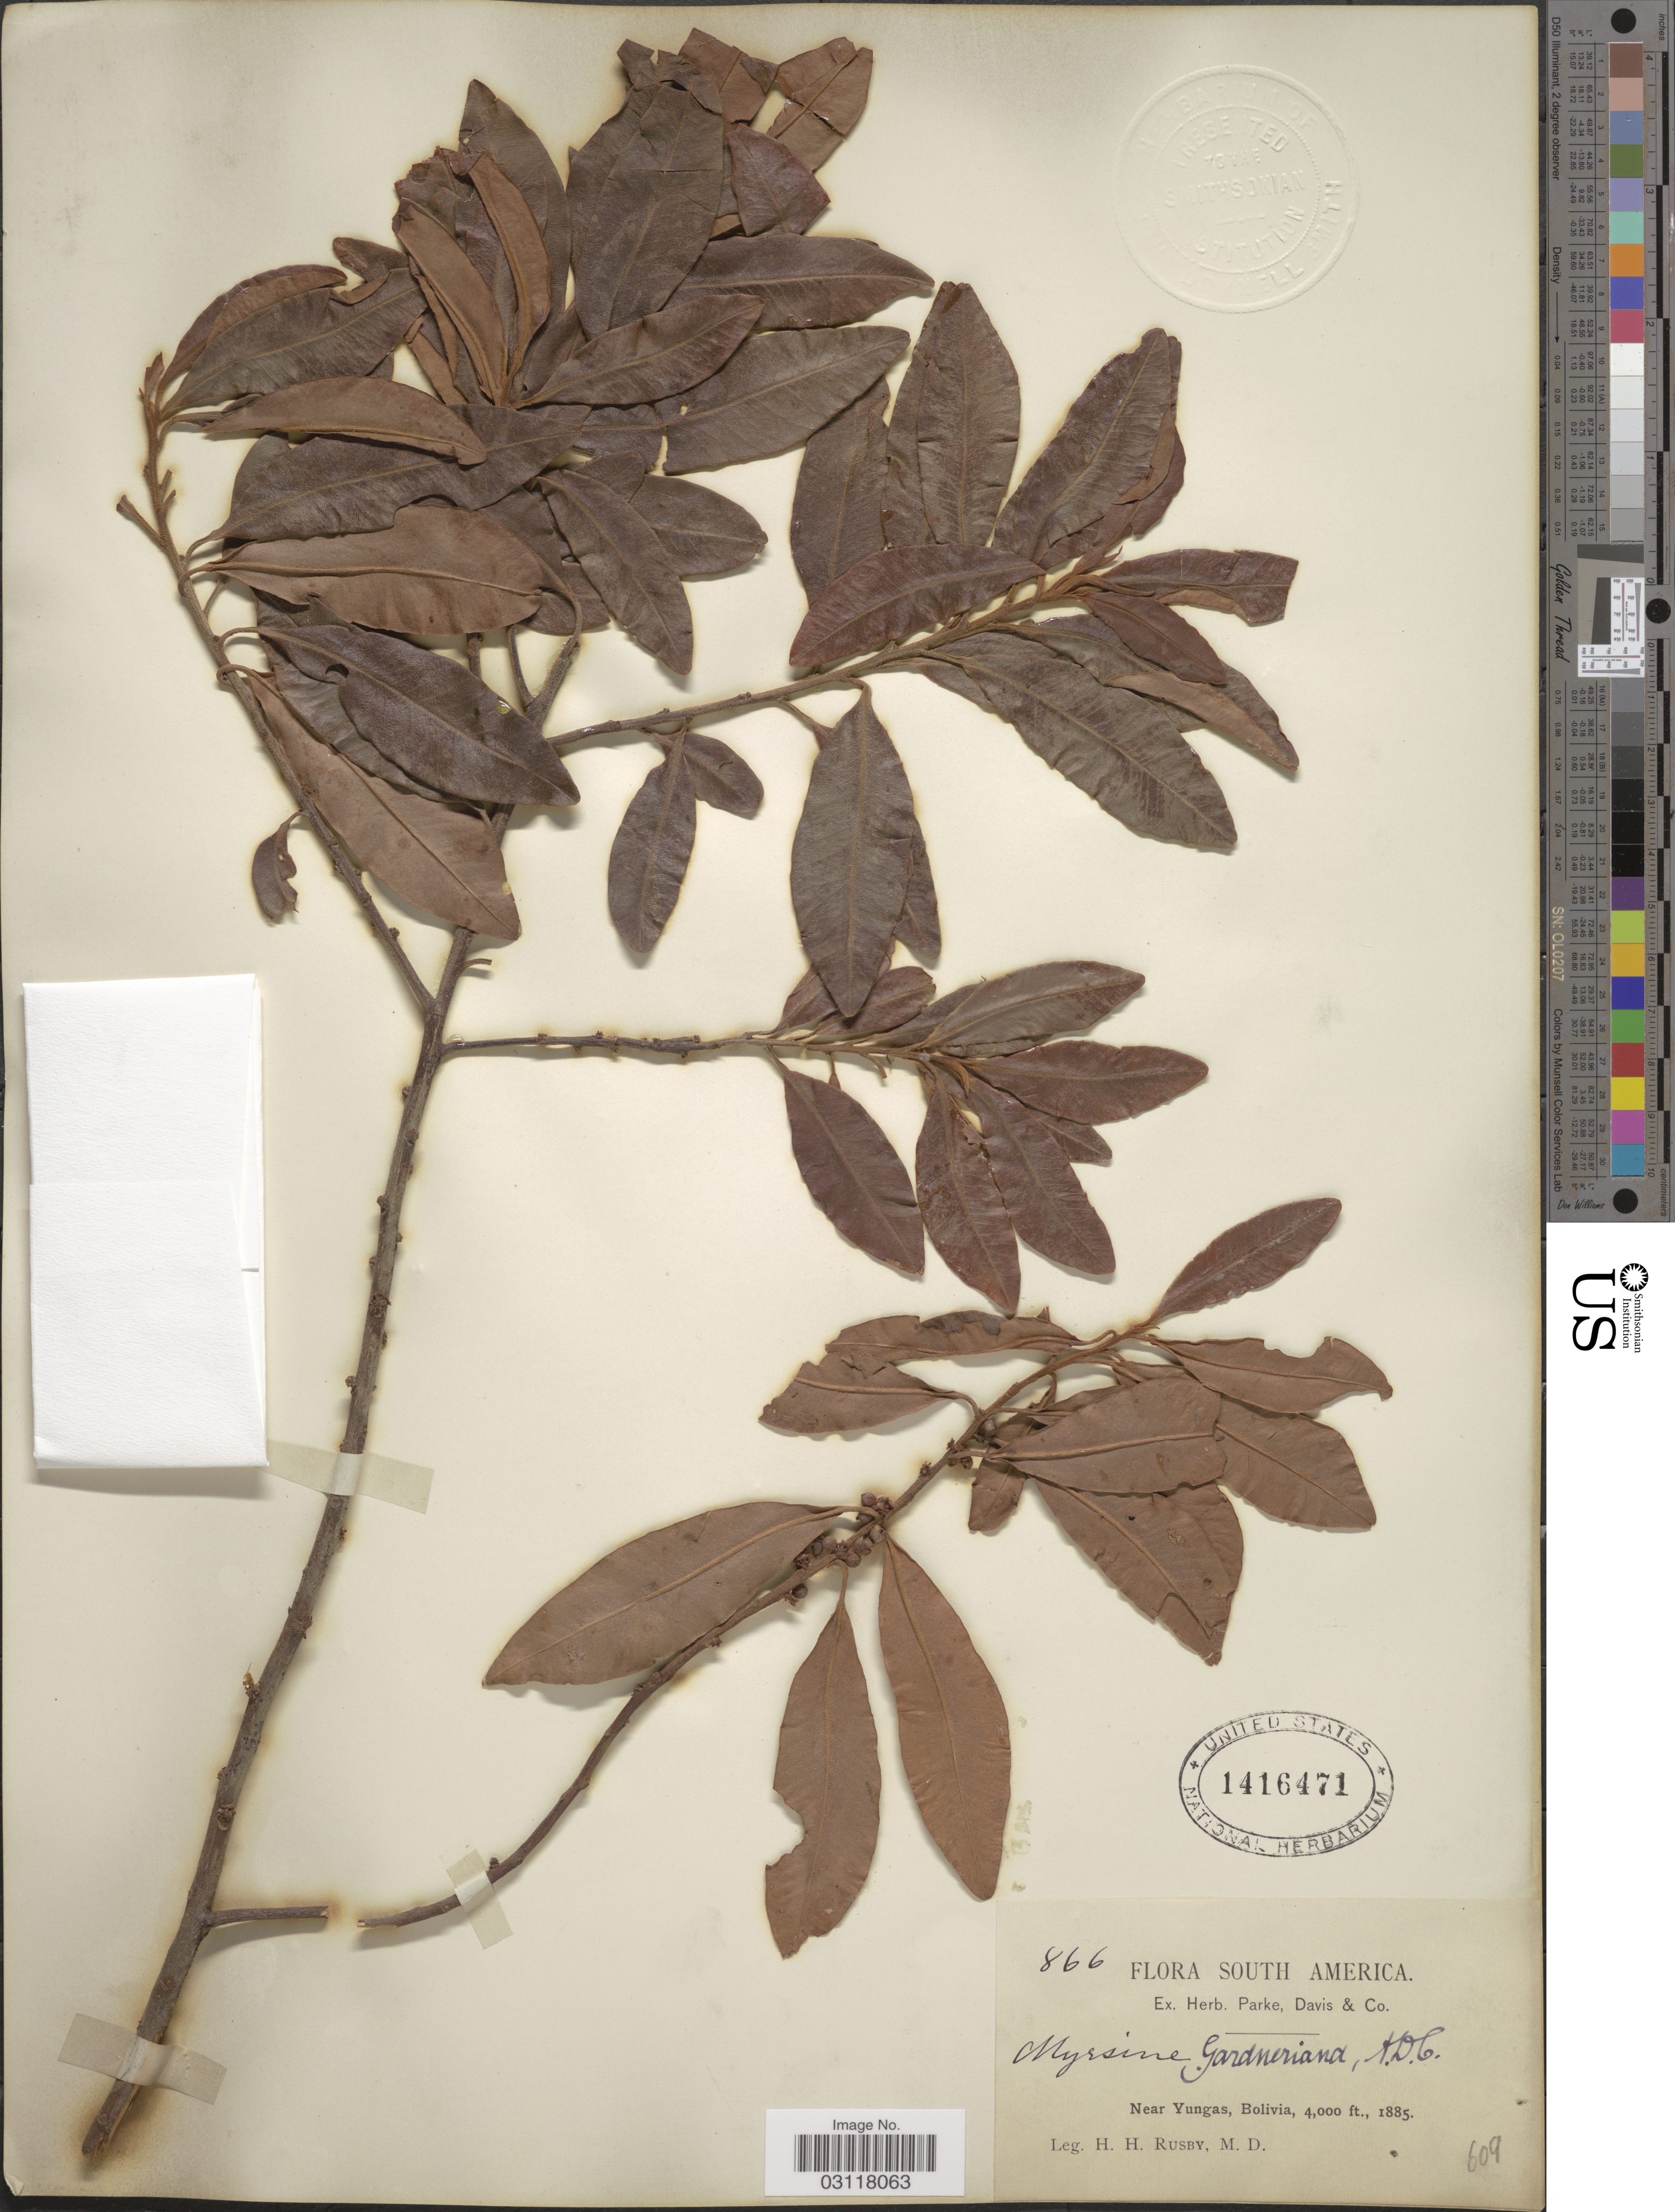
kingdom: Plantae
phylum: Tracheophyta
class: Magnoliopsida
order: Ericales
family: Primulaceae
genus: Rapanea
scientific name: Rapanea ferruginea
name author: (Ruiz & Pav.) Mez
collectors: H. H. Rusby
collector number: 866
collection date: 1885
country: Bolivia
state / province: La Paz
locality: Near Yungas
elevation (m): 1219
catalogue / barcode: US 1416471